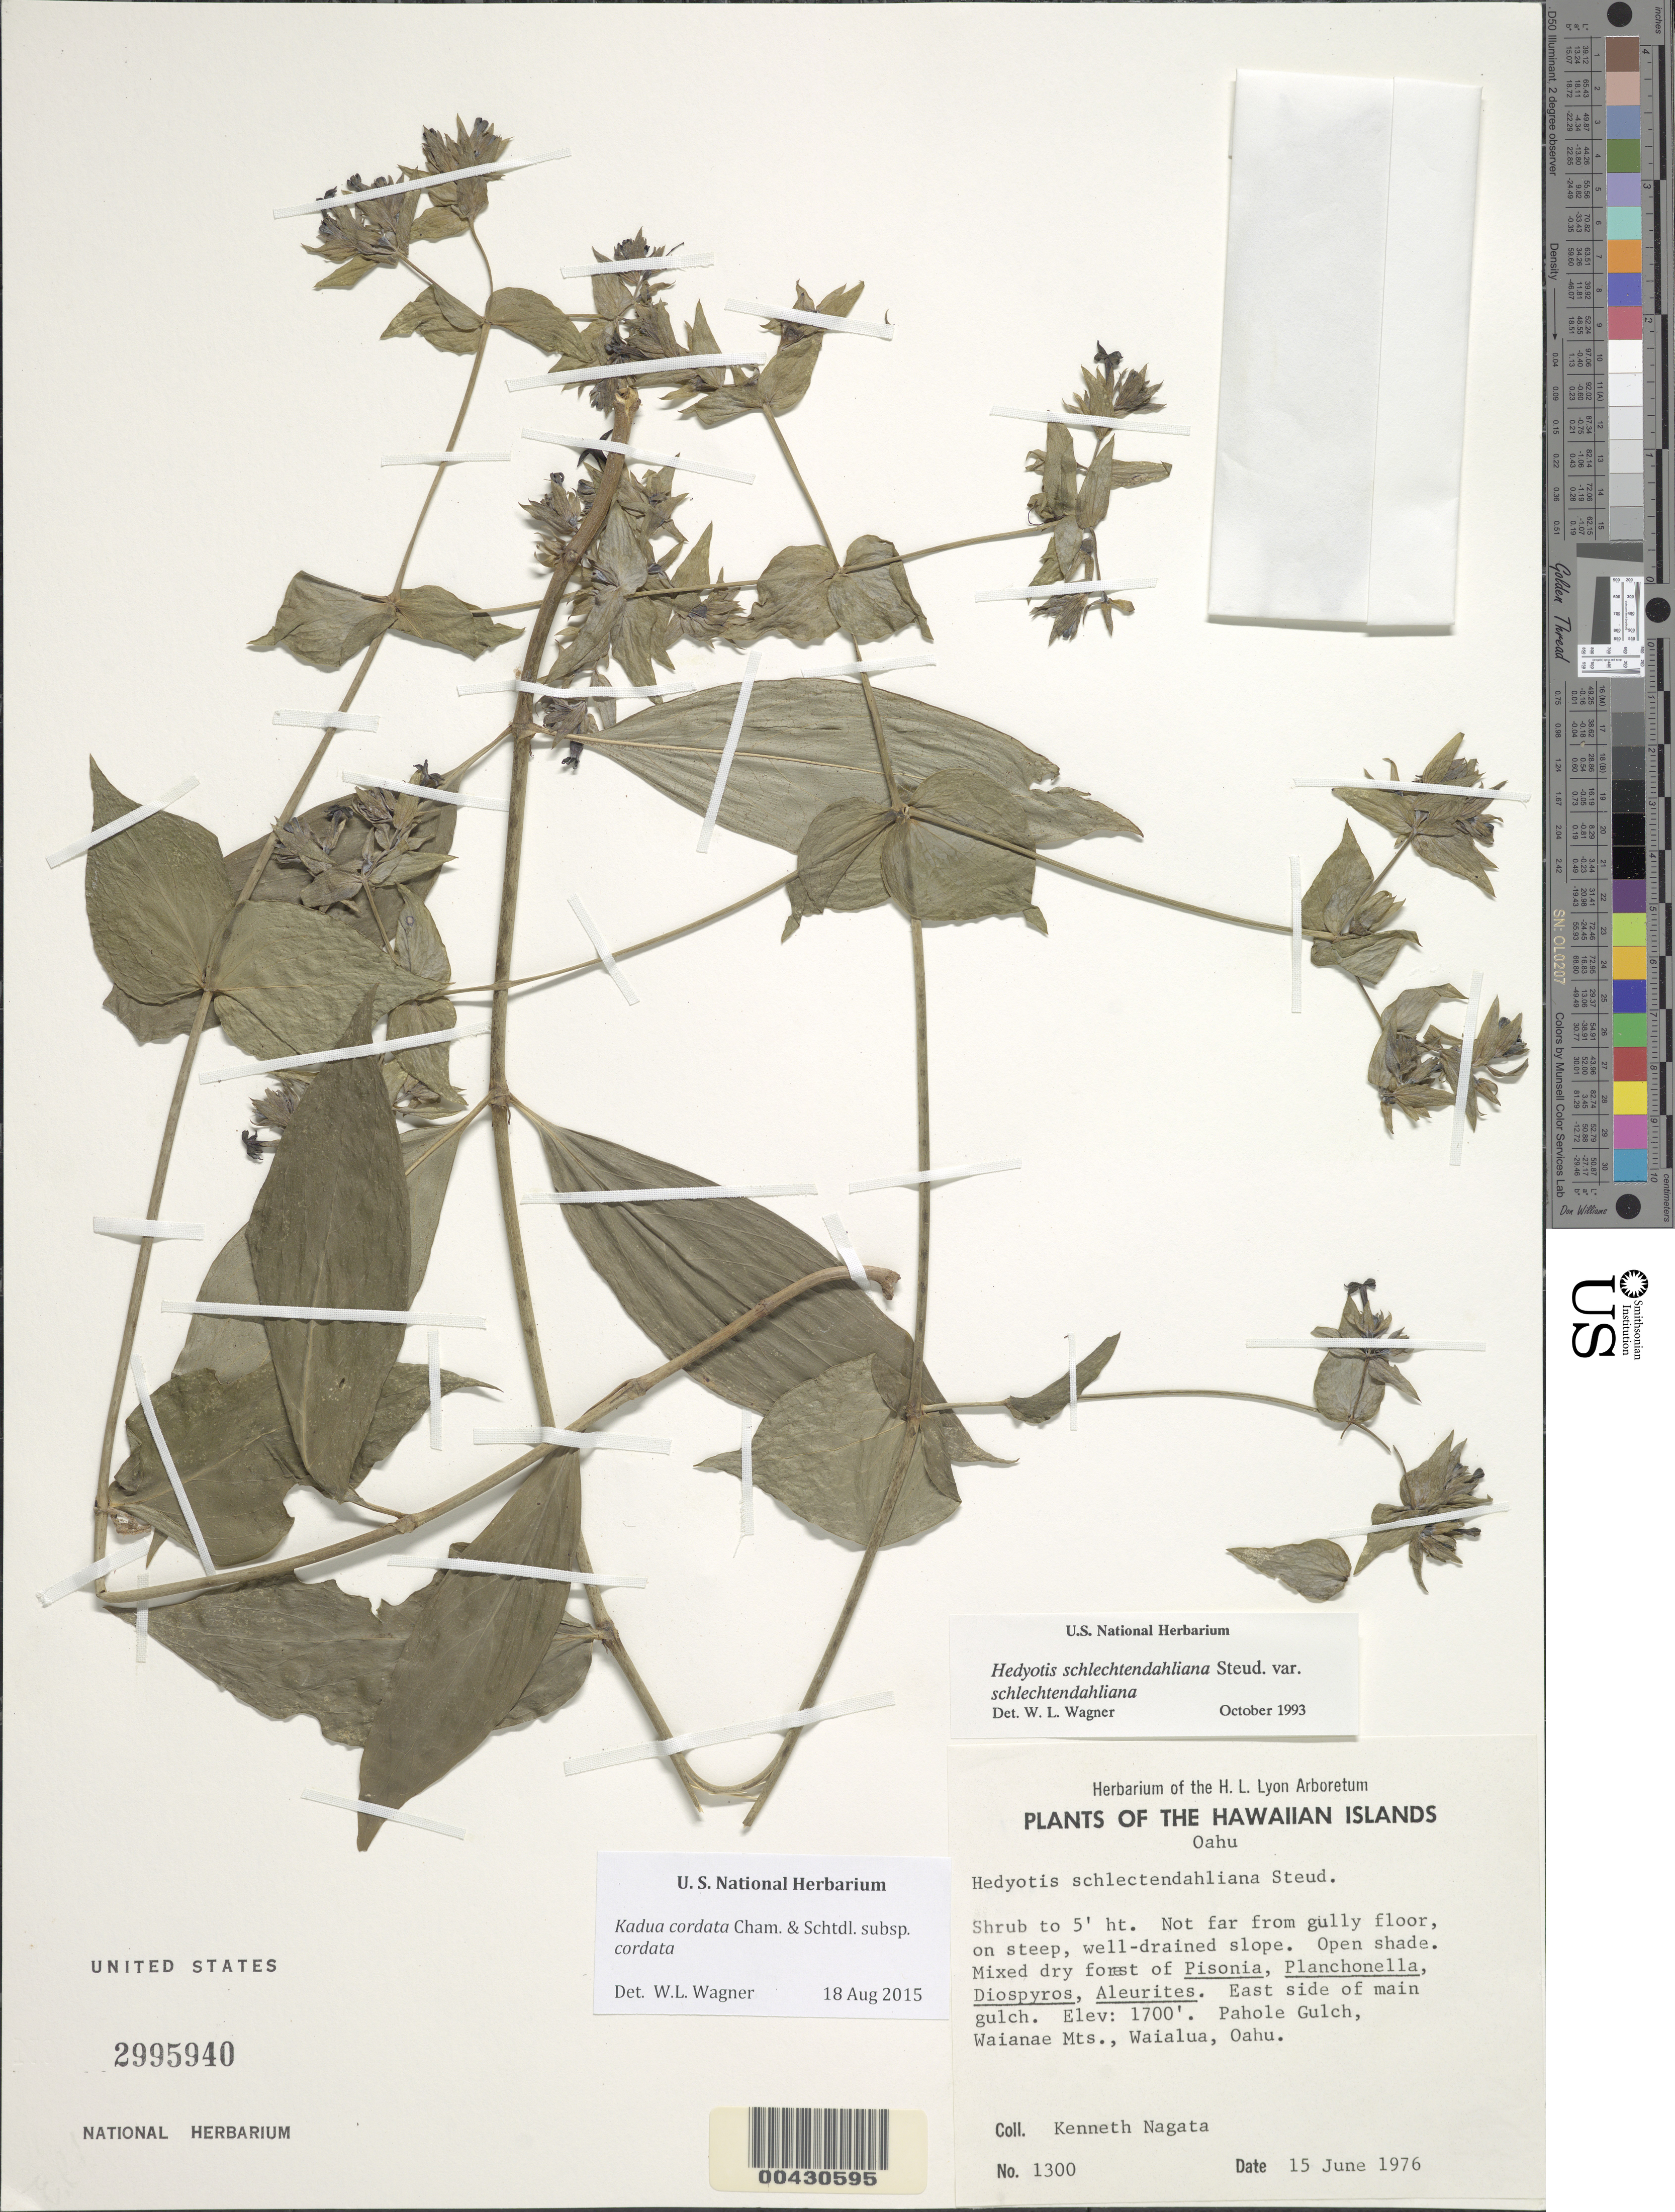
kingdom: Plantae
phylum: Tracheophyta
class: Magnoliopsida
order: Gentianales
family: Rubiaceae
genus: Kadua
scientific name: Kadua cordata subsp. cordata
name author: Cham. & Schltdl.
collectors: K. Nagata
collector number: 1300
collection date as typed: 15 Jun 1976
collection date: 1976-06-15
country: United States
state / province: Hawaii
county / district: Honolulu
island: Oahu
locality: Pahole Gulch, Waianae Mountains, Waialua.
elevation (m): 518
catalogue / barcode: US 2995940